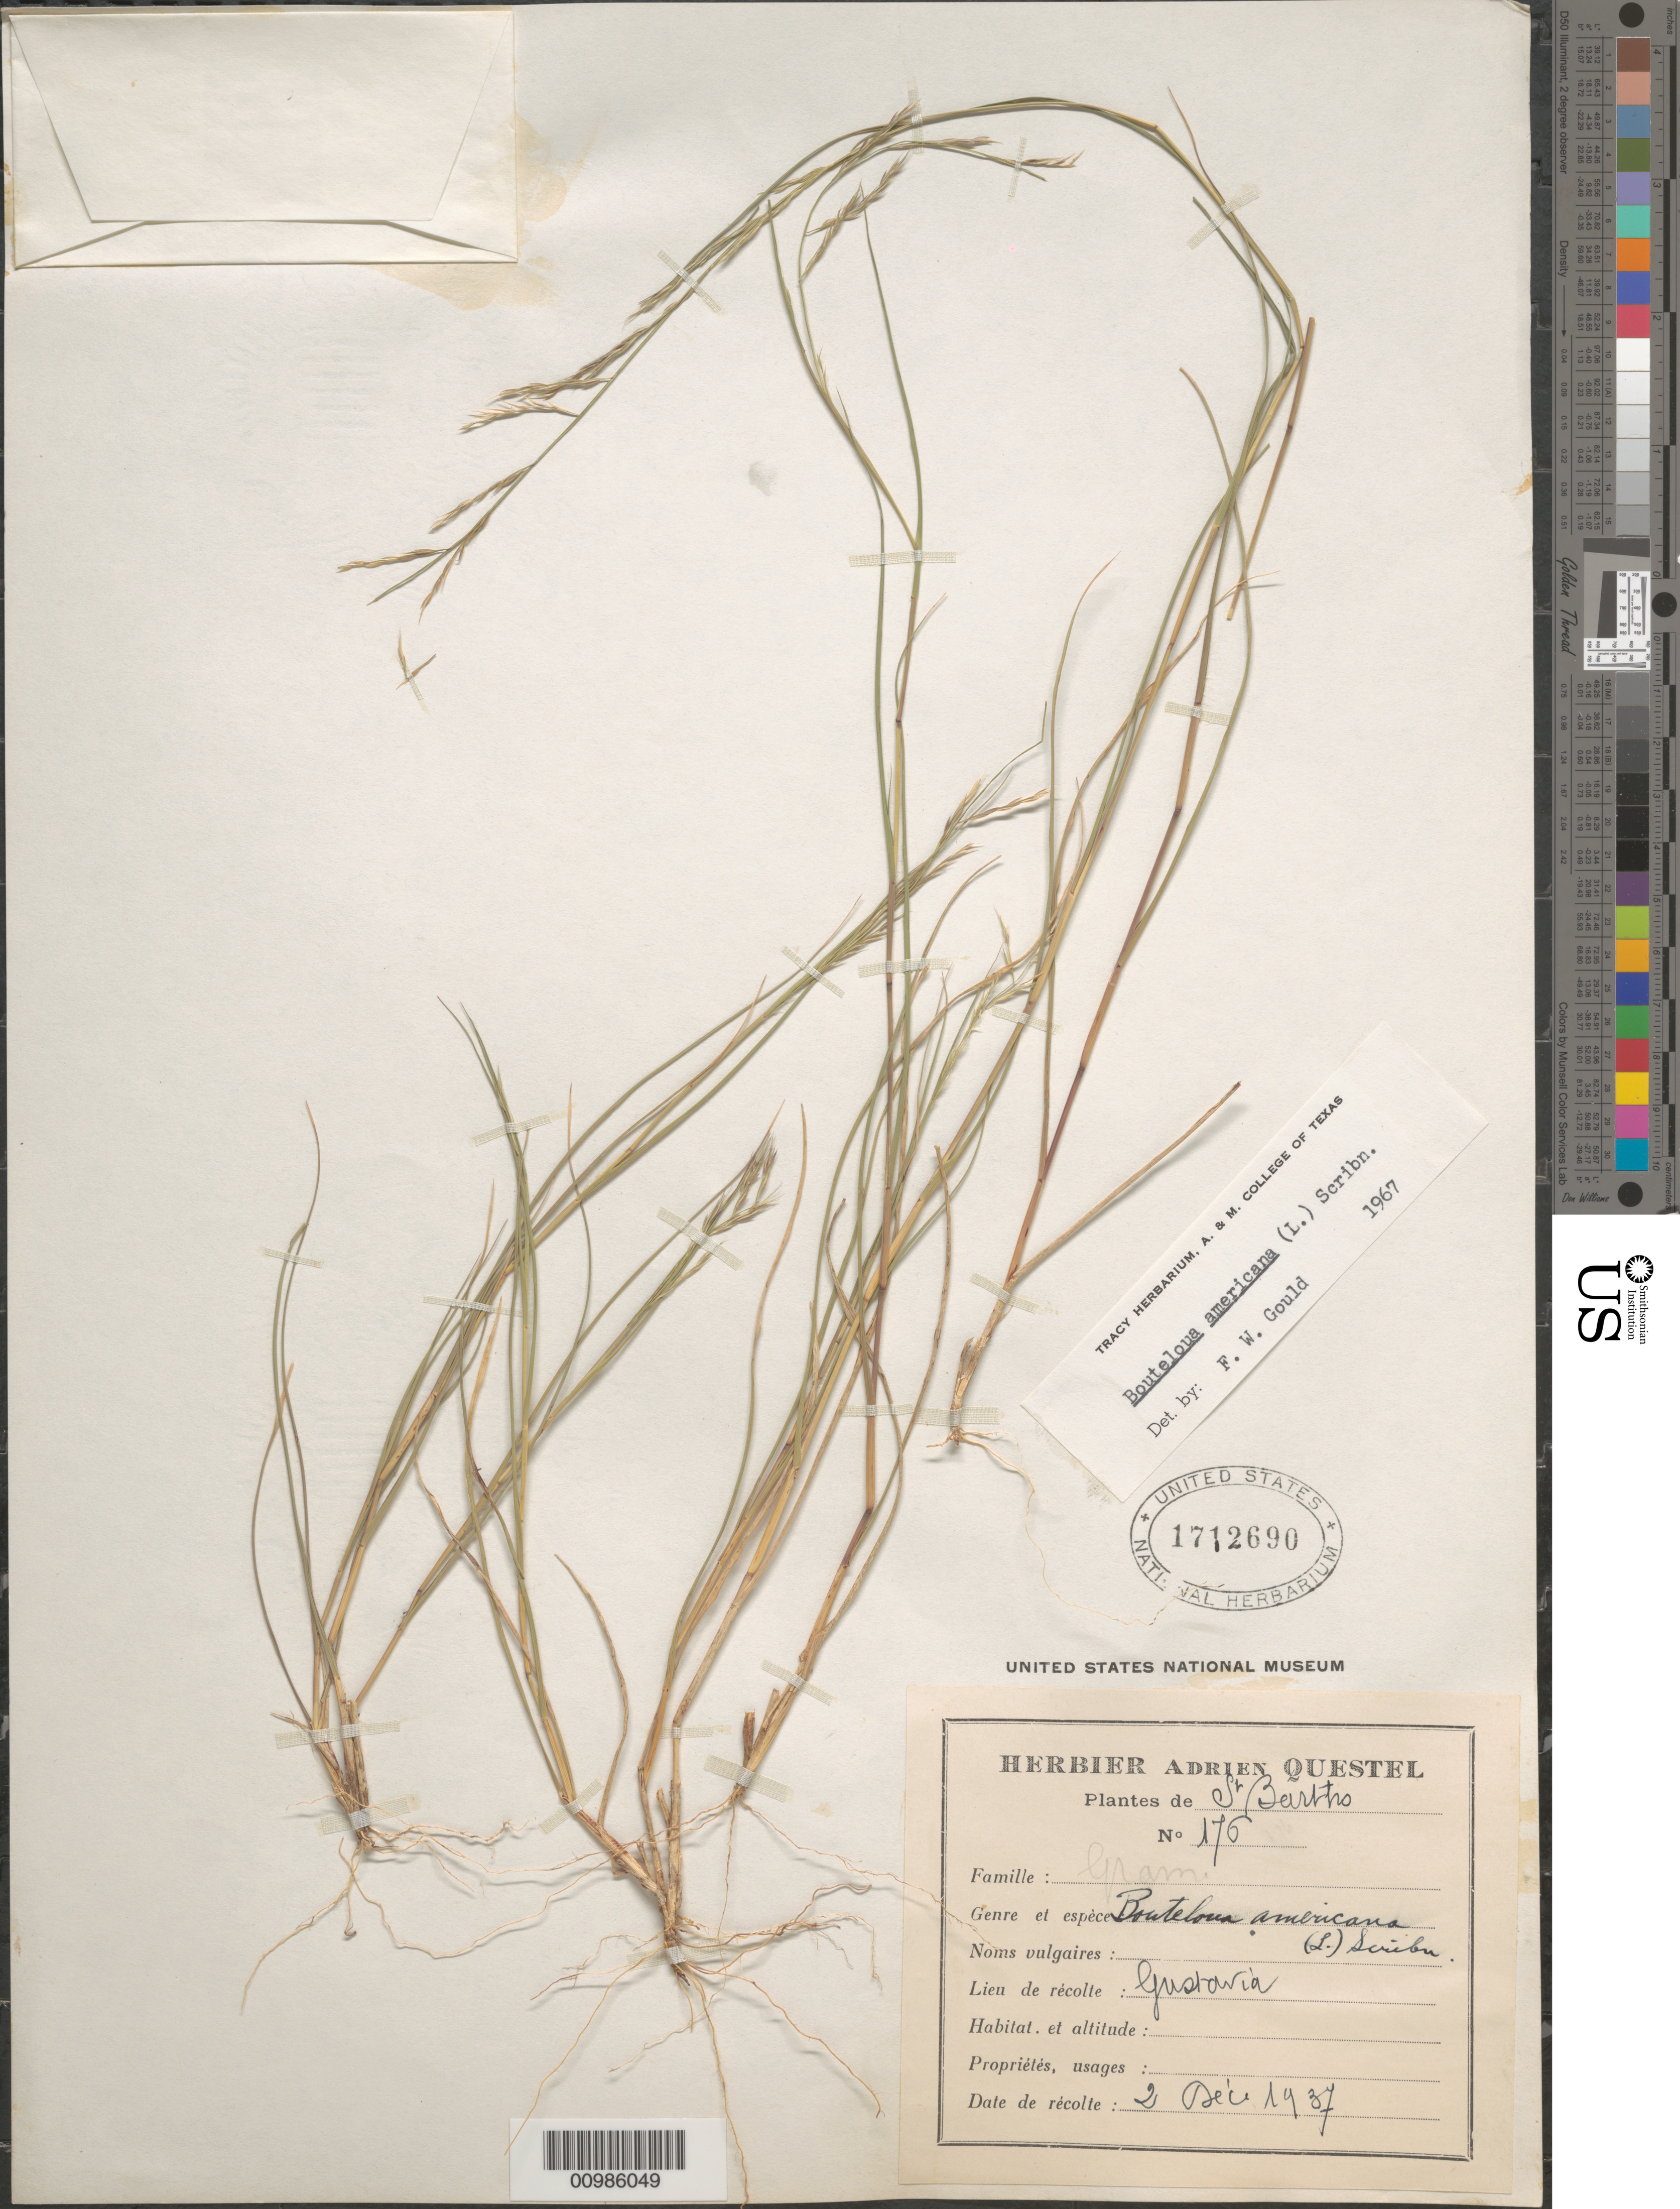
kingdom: Plantae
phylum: Tracheophyta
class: Liliopsida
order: Poales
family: Poaceae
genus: Bouteloua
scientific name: Bouteloua americana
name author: (L.) Scribn.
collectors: A. Questel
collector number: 176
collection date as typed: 02 Dec 1937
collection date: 1937-12-02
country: Saint Barthélemy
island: St. Barthélemy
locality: Gustavia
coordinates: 0 N, 0 E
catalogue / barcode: US 1712690